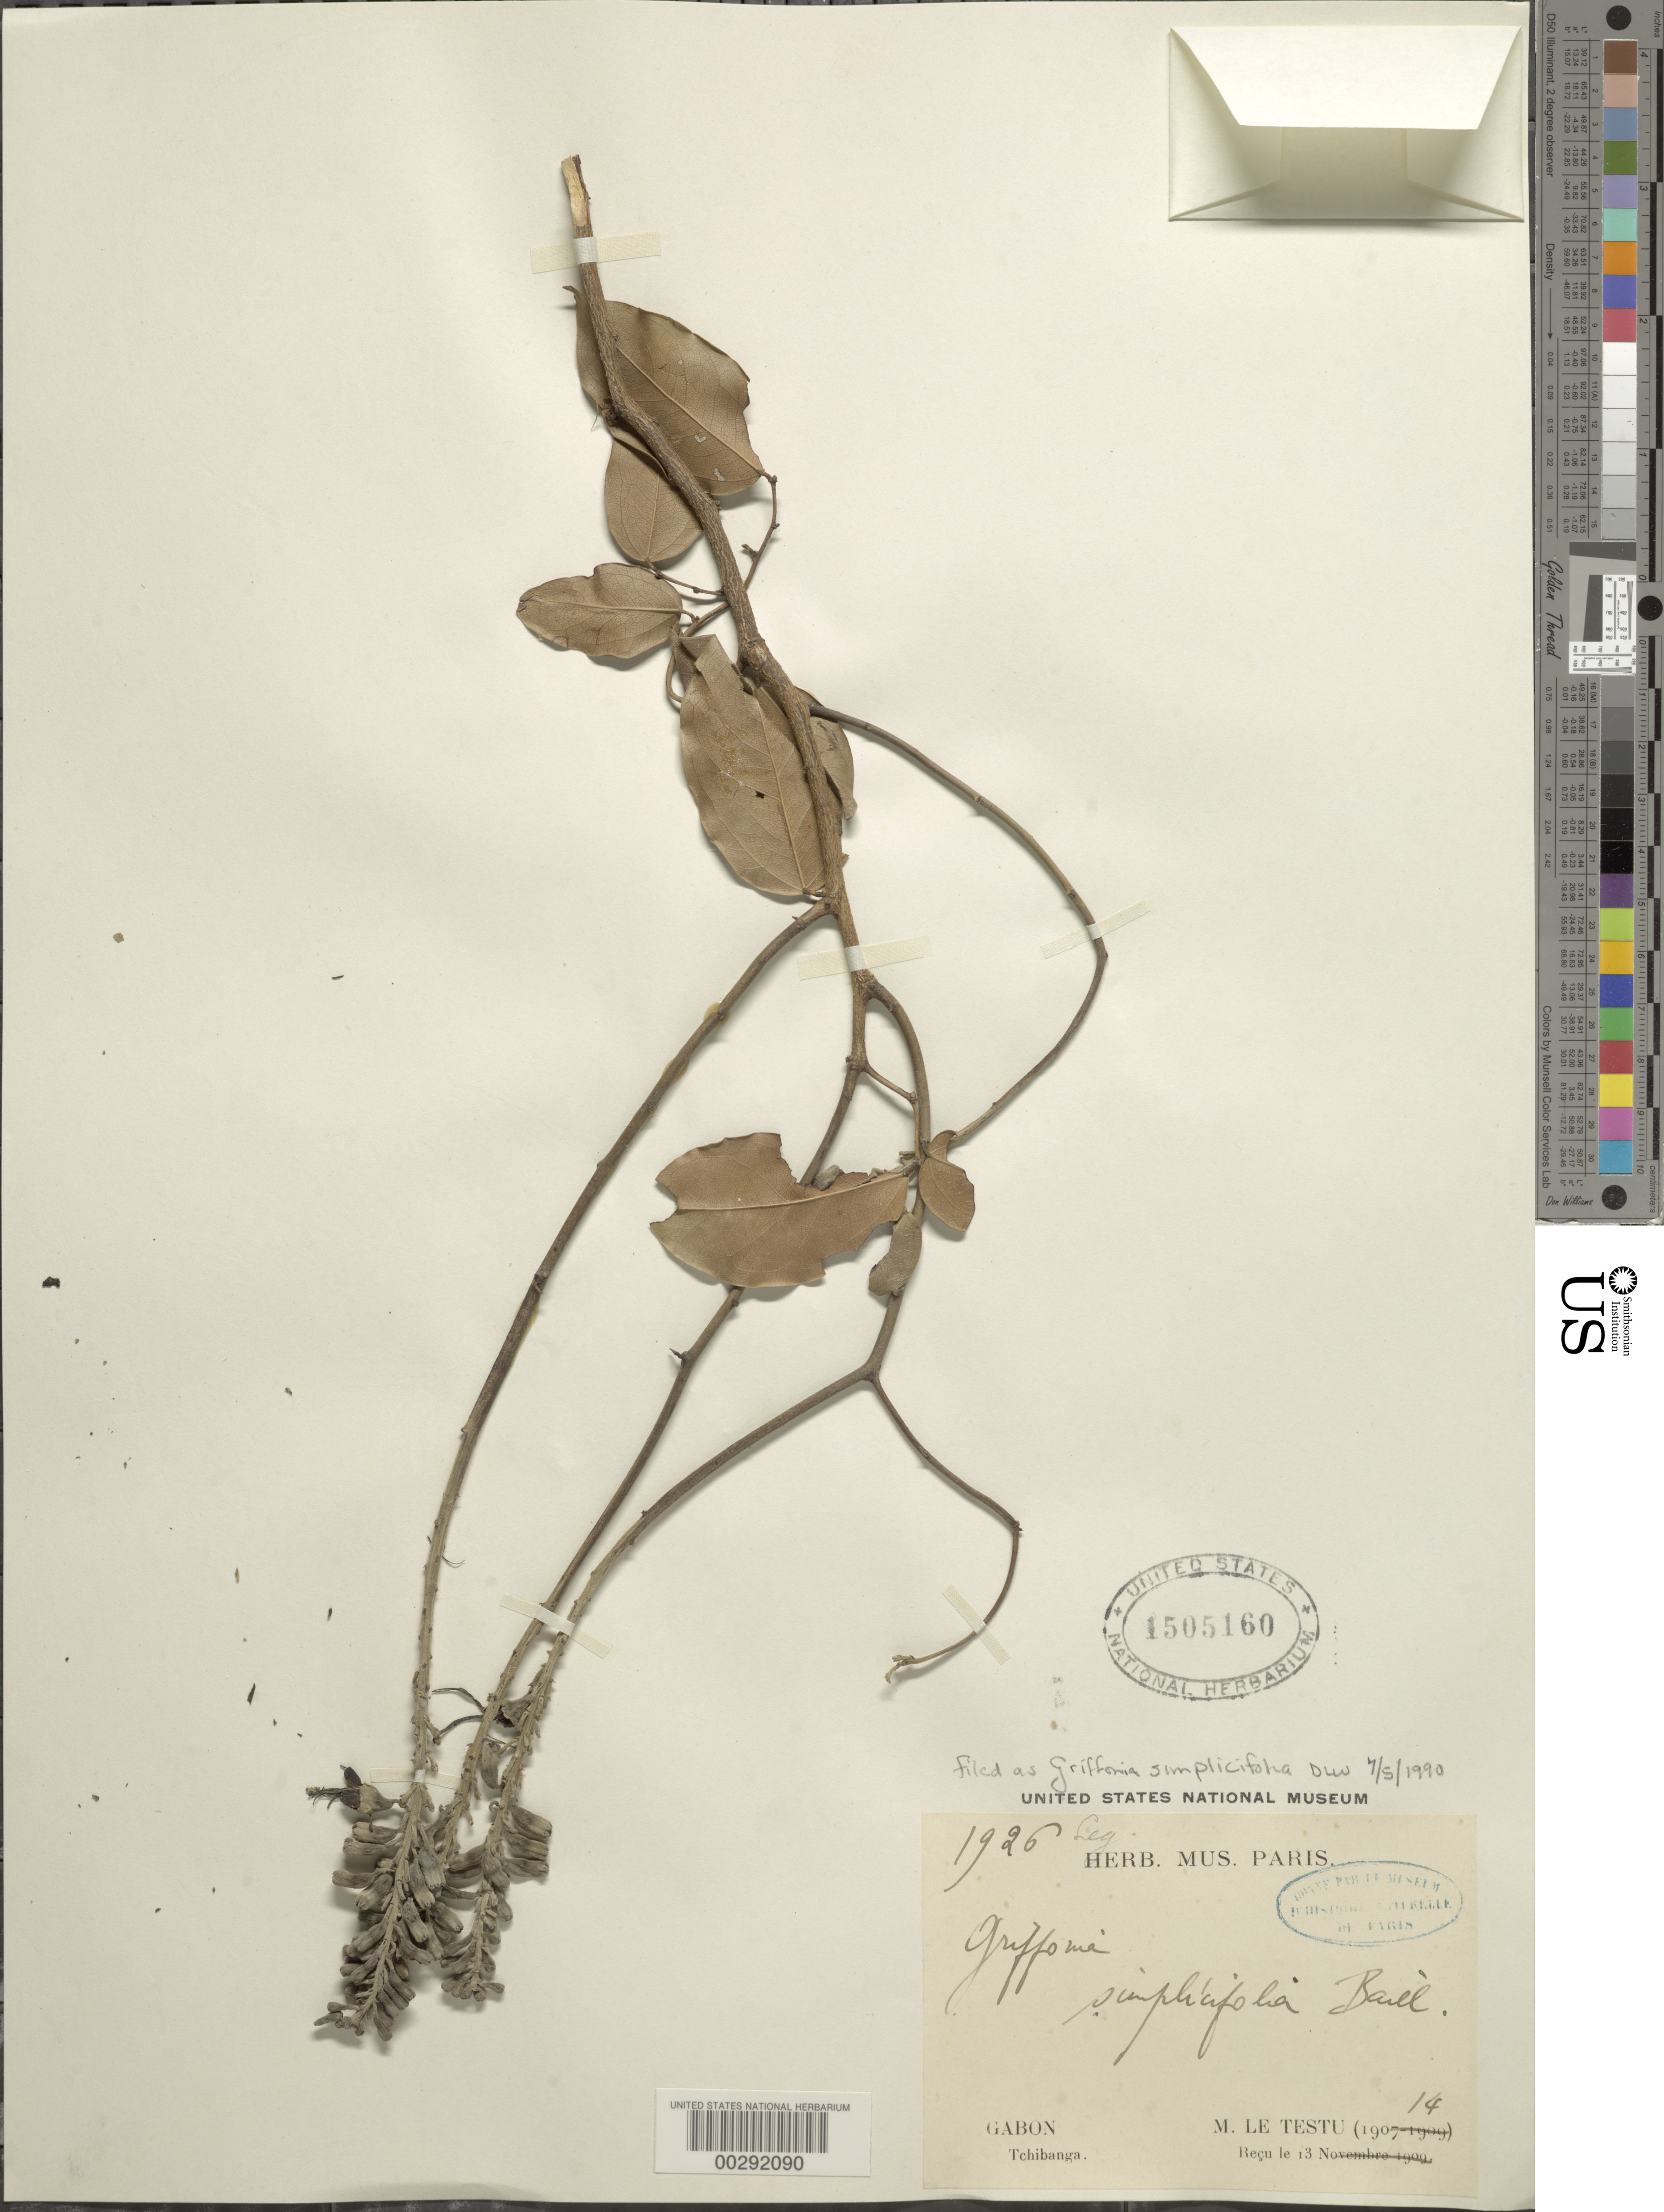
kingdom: Plantae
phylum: Tracheophyta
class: Magnoliopsida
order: Fabales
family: Fabaceae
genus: Griffonia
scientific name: Griffonia simplicifolia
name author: Baill.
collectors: G. Le Testu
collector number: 1926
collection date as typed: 1914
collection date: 1914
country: Gabon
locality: Tchibanga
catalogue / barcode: US 1505160